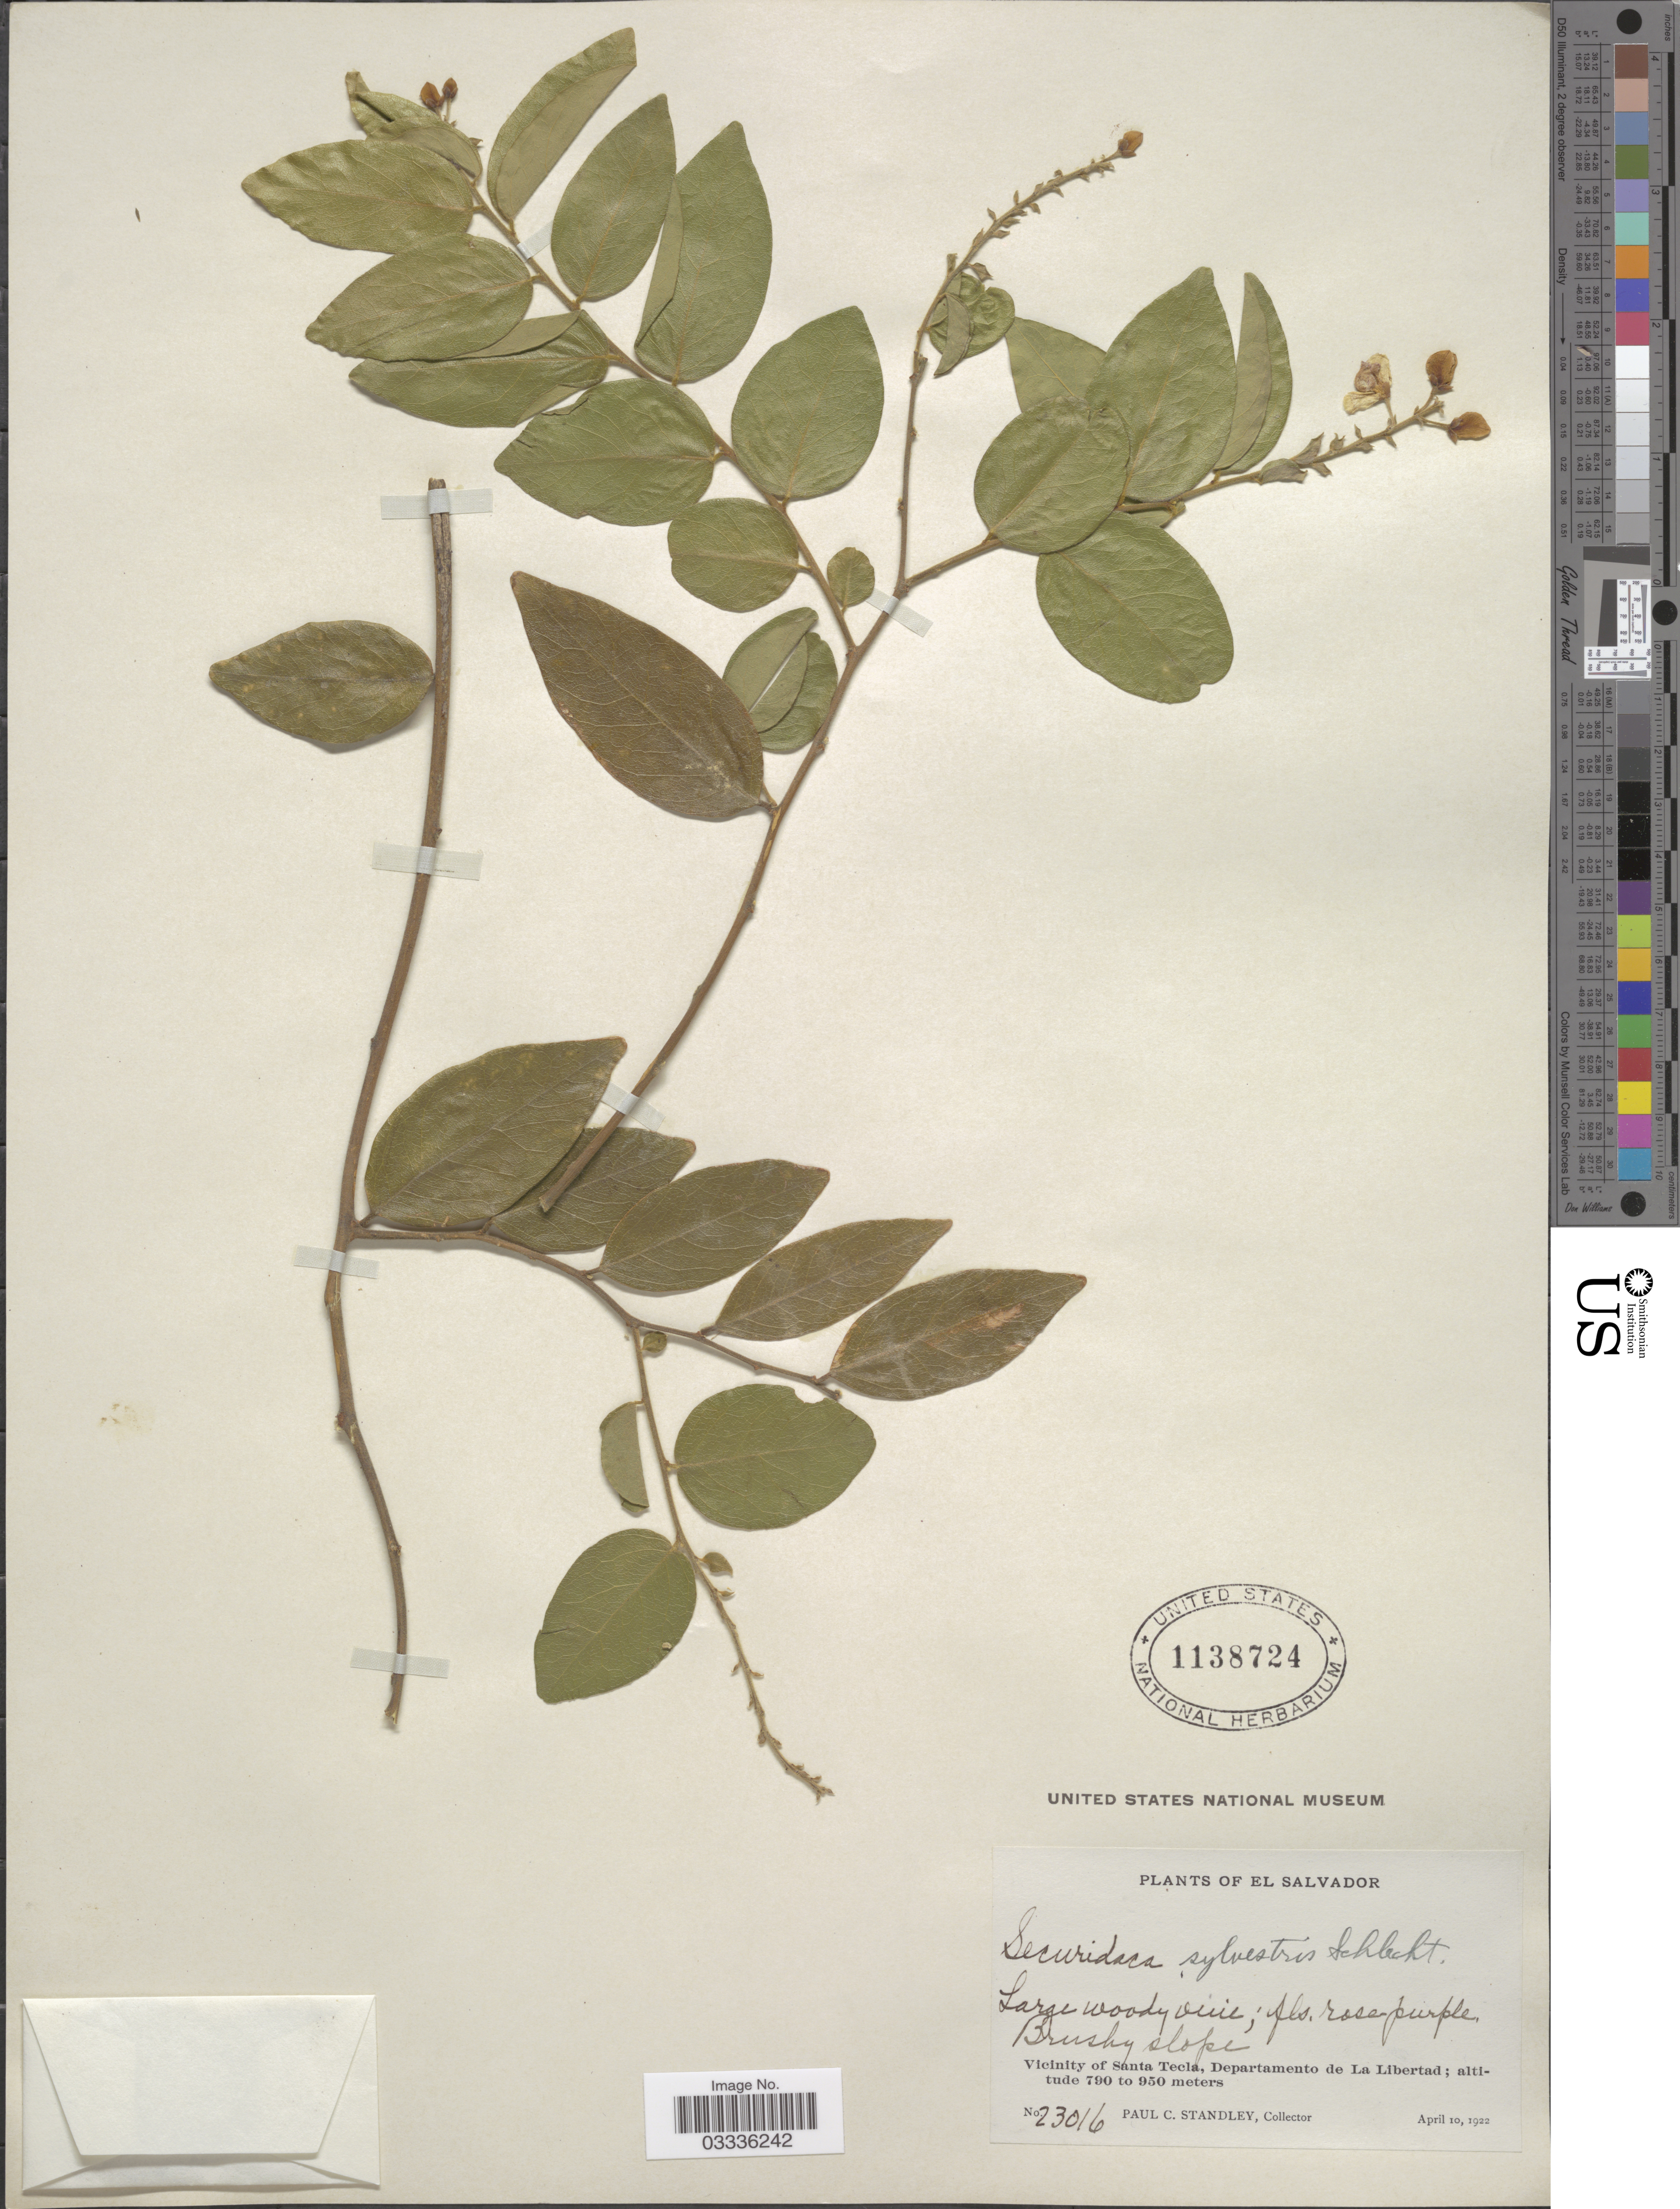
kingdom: Plantae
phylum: Tracheophyta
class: Magnoliopsida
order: Fabales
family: Polygalaceae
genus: Securidaca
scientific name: Securidaca sylvestris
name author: Schltdl.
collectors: P. C. Standley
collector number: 23016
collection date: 1922-04-10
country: El Salvador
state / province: La Libertad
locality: Vicinity of Santa Tecla, Departamento de La Libertad.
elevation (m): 790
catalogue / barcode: US 1138724